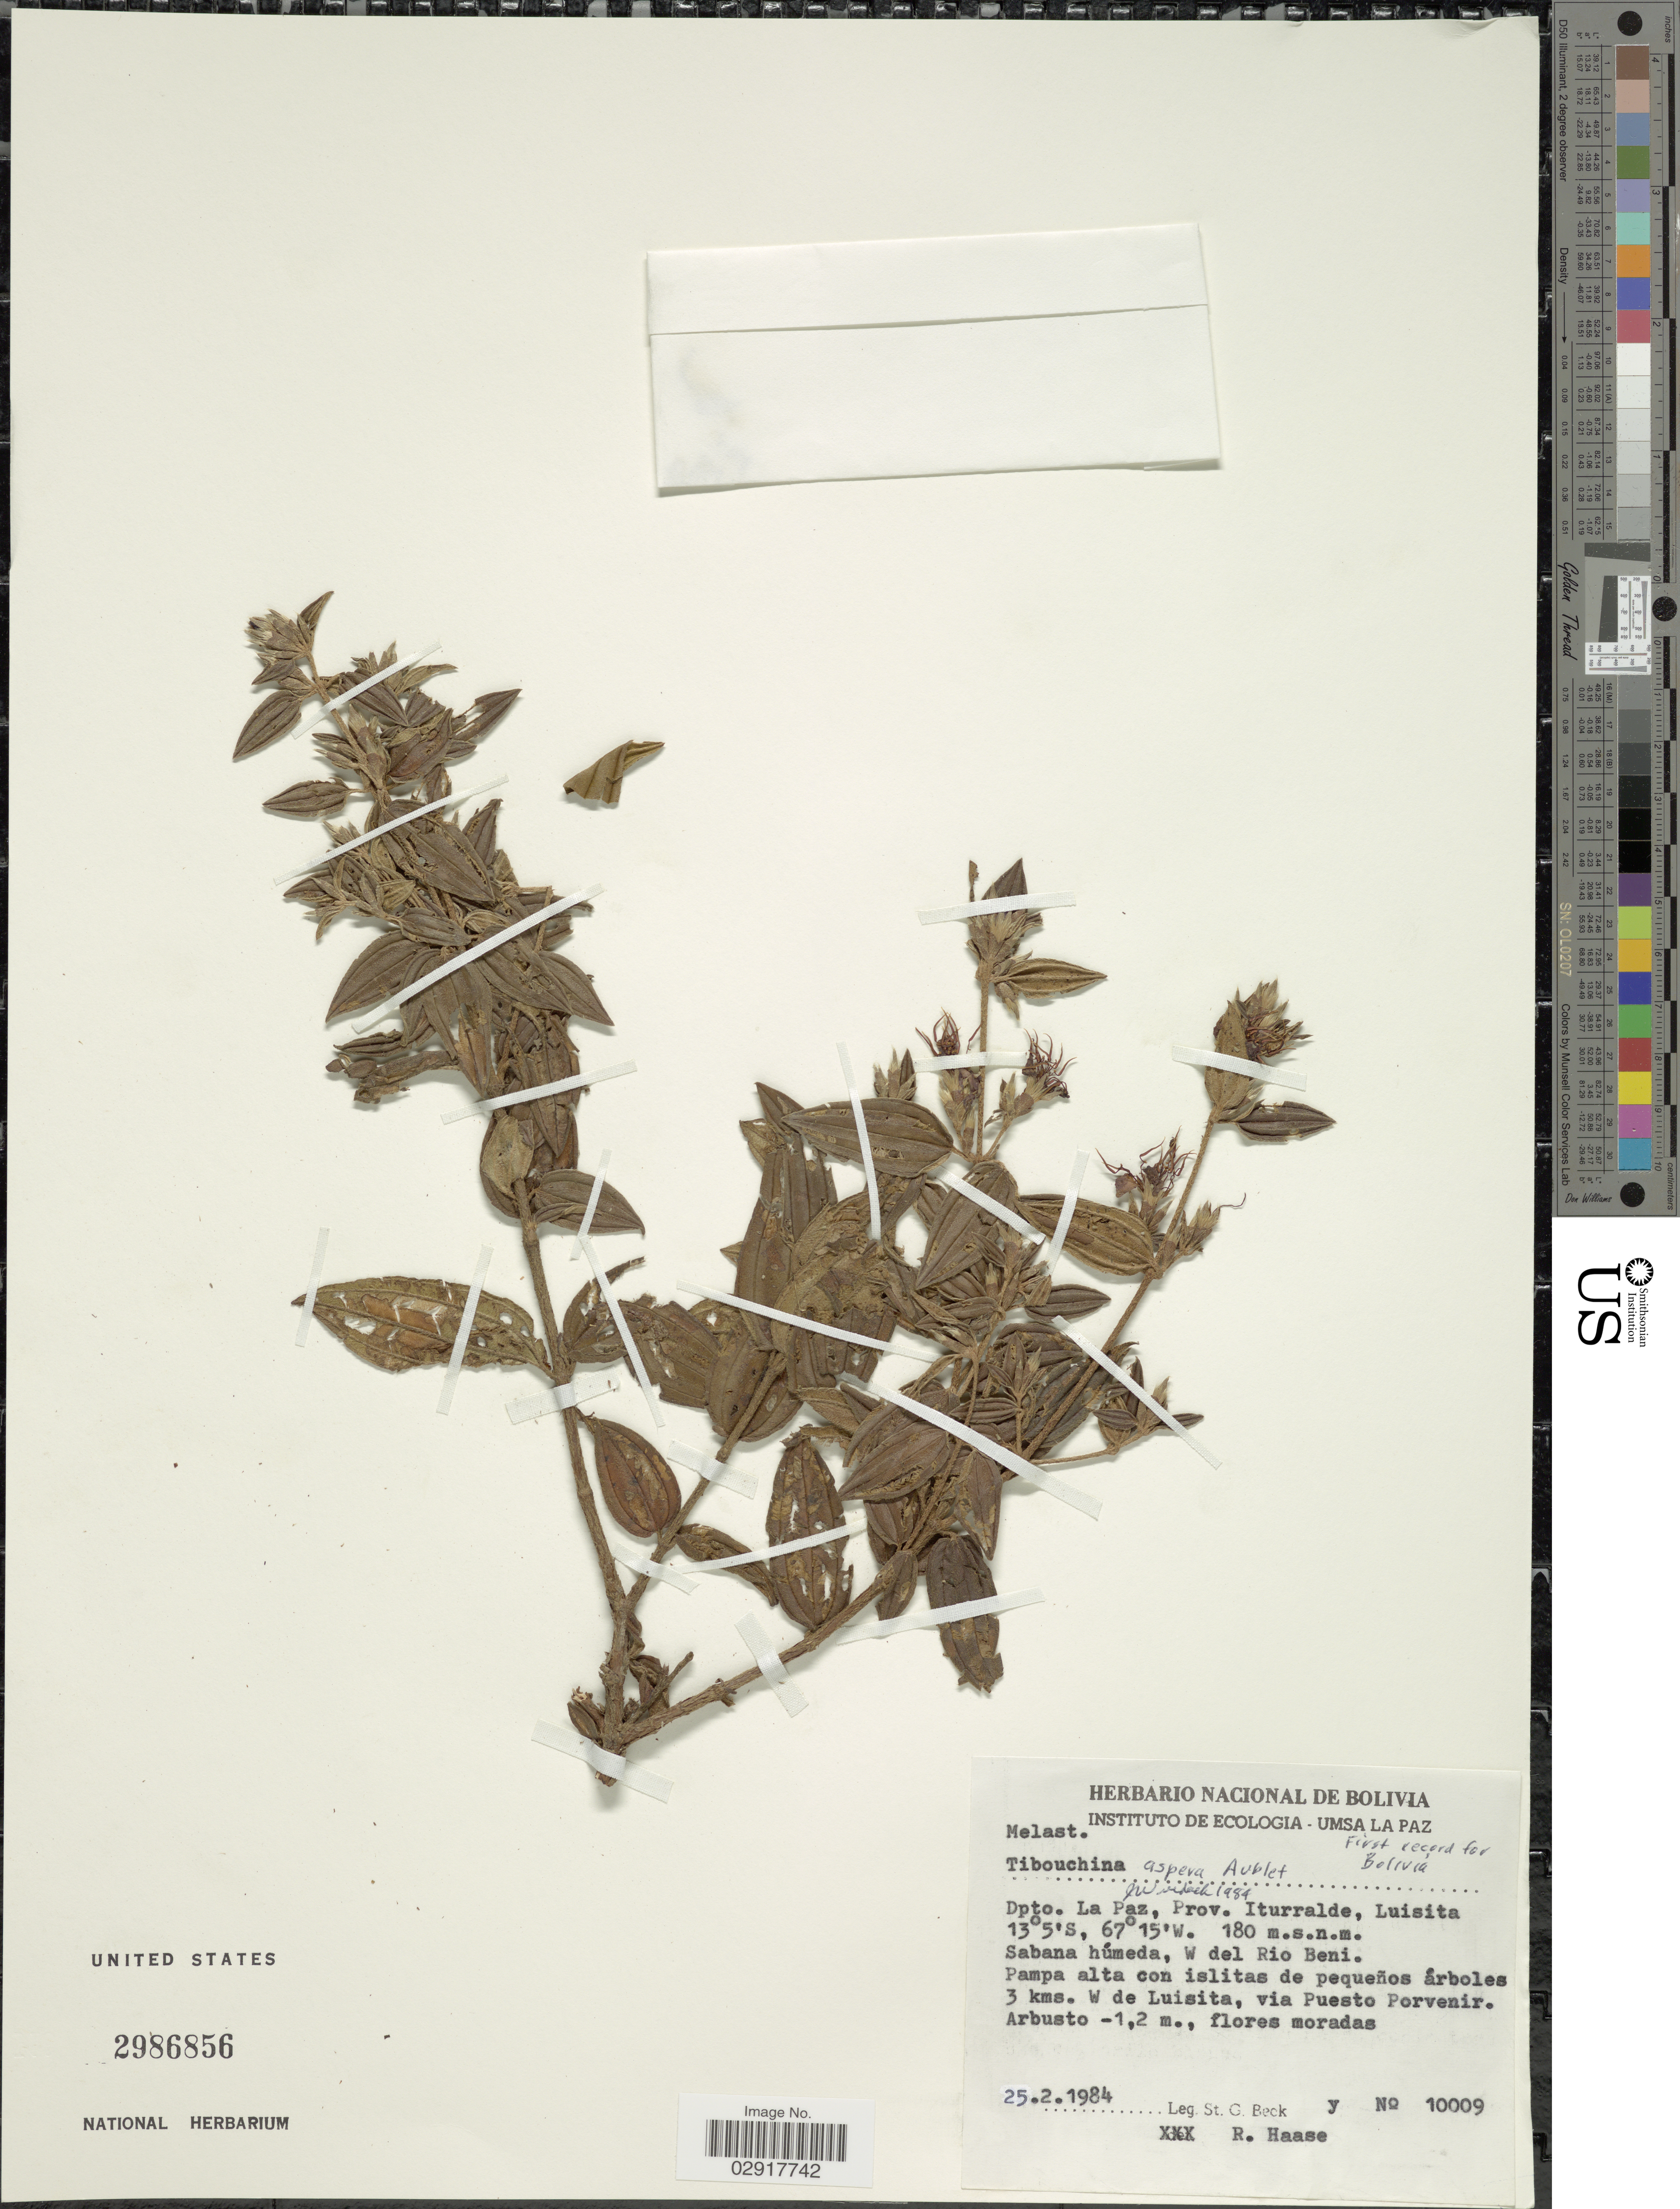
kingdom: Plantae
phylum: Tracheophyta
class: Magnoliopsida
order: Myrtales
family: Melastomataceae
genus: Tibouchina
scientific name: Tibouchina aspera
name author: Aubl.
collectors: S. G. Beck & R. Haase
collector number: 10009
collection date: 1984-02-25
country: Bolivia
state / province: La Paz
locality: Dpto. La Paz, Prov. Iturralde, Luisita. Sabana húmeda, W del Rio Beni. Pampa alta con islitas de pequeños árboles 3 kms. W de Luisita, via Puesto Porvenir.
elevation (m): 180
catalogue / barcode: US 2986856